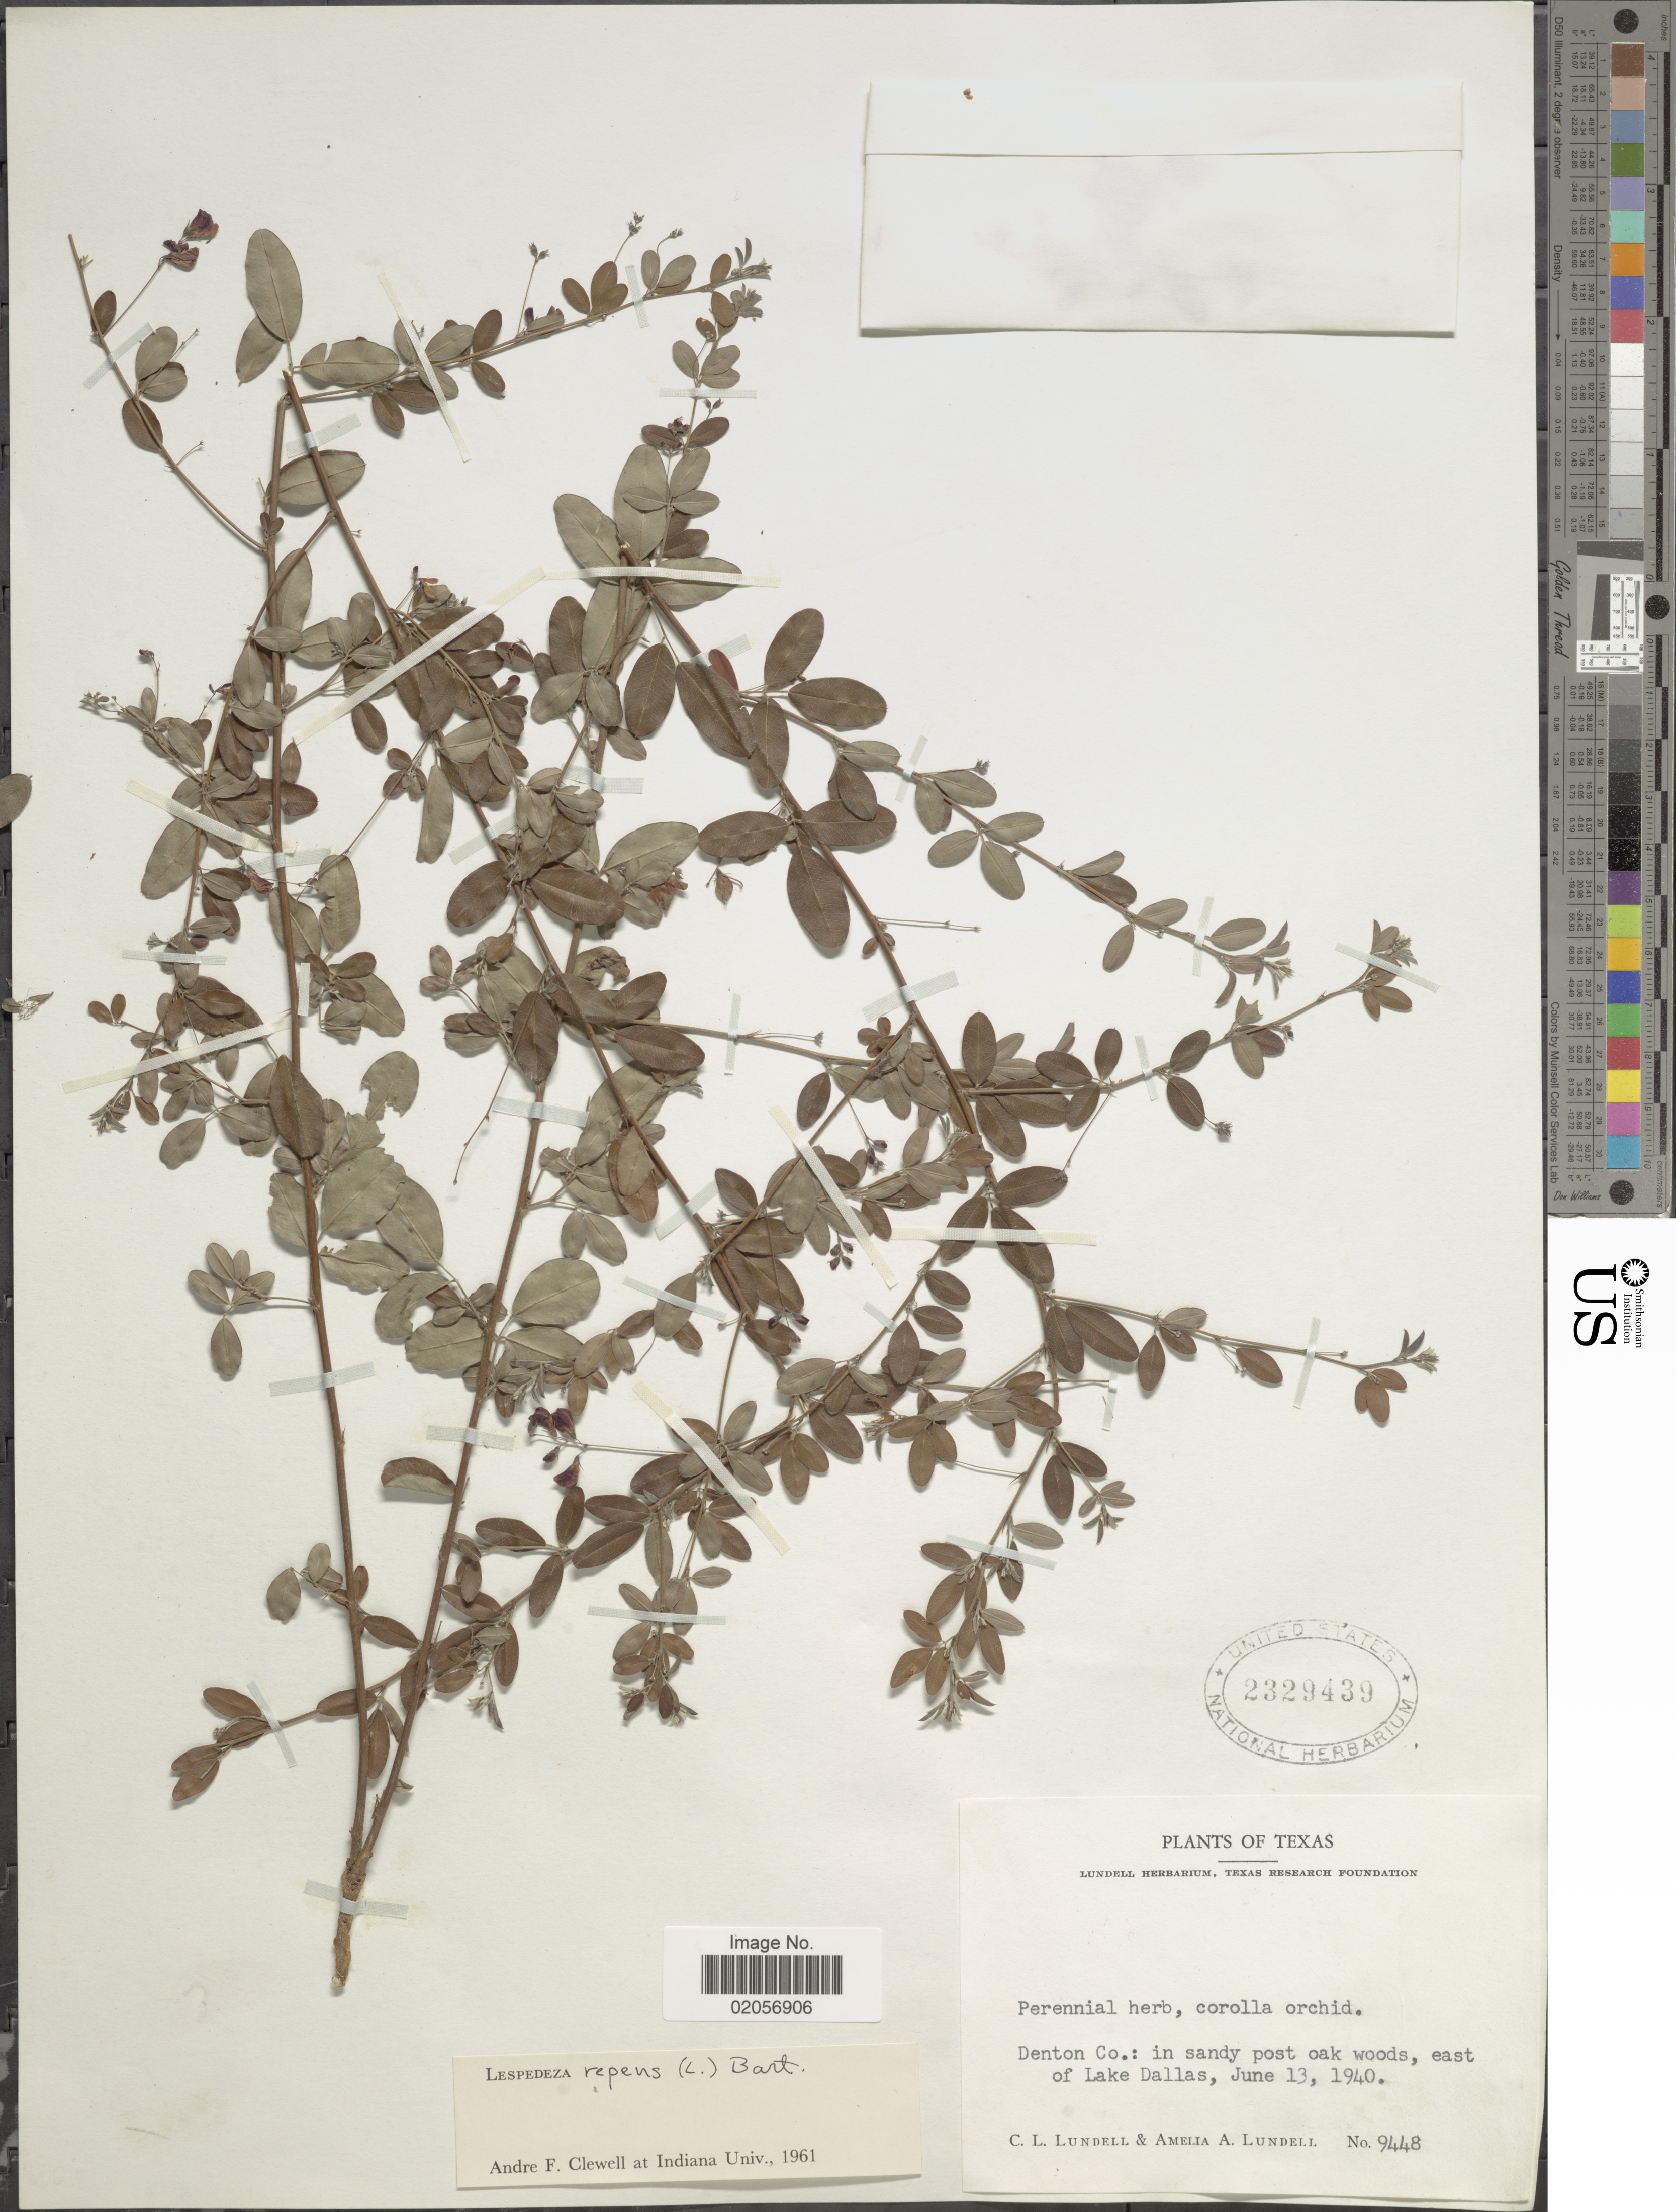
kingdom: Plantae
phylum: Tracheophyta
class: Magnoliopsida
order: Fabales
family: Fabaceae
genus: Lespedeza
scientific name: Lespedeza repens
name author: (L.) W.P.C. Barton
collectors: C. L. Lundell & A. A. Lundell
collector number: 9448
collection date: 1940-06-13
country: United States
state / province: Texas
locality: Denton Co.: in sandy post oak woods, east of Lake Dallas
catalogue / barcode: US 2329439